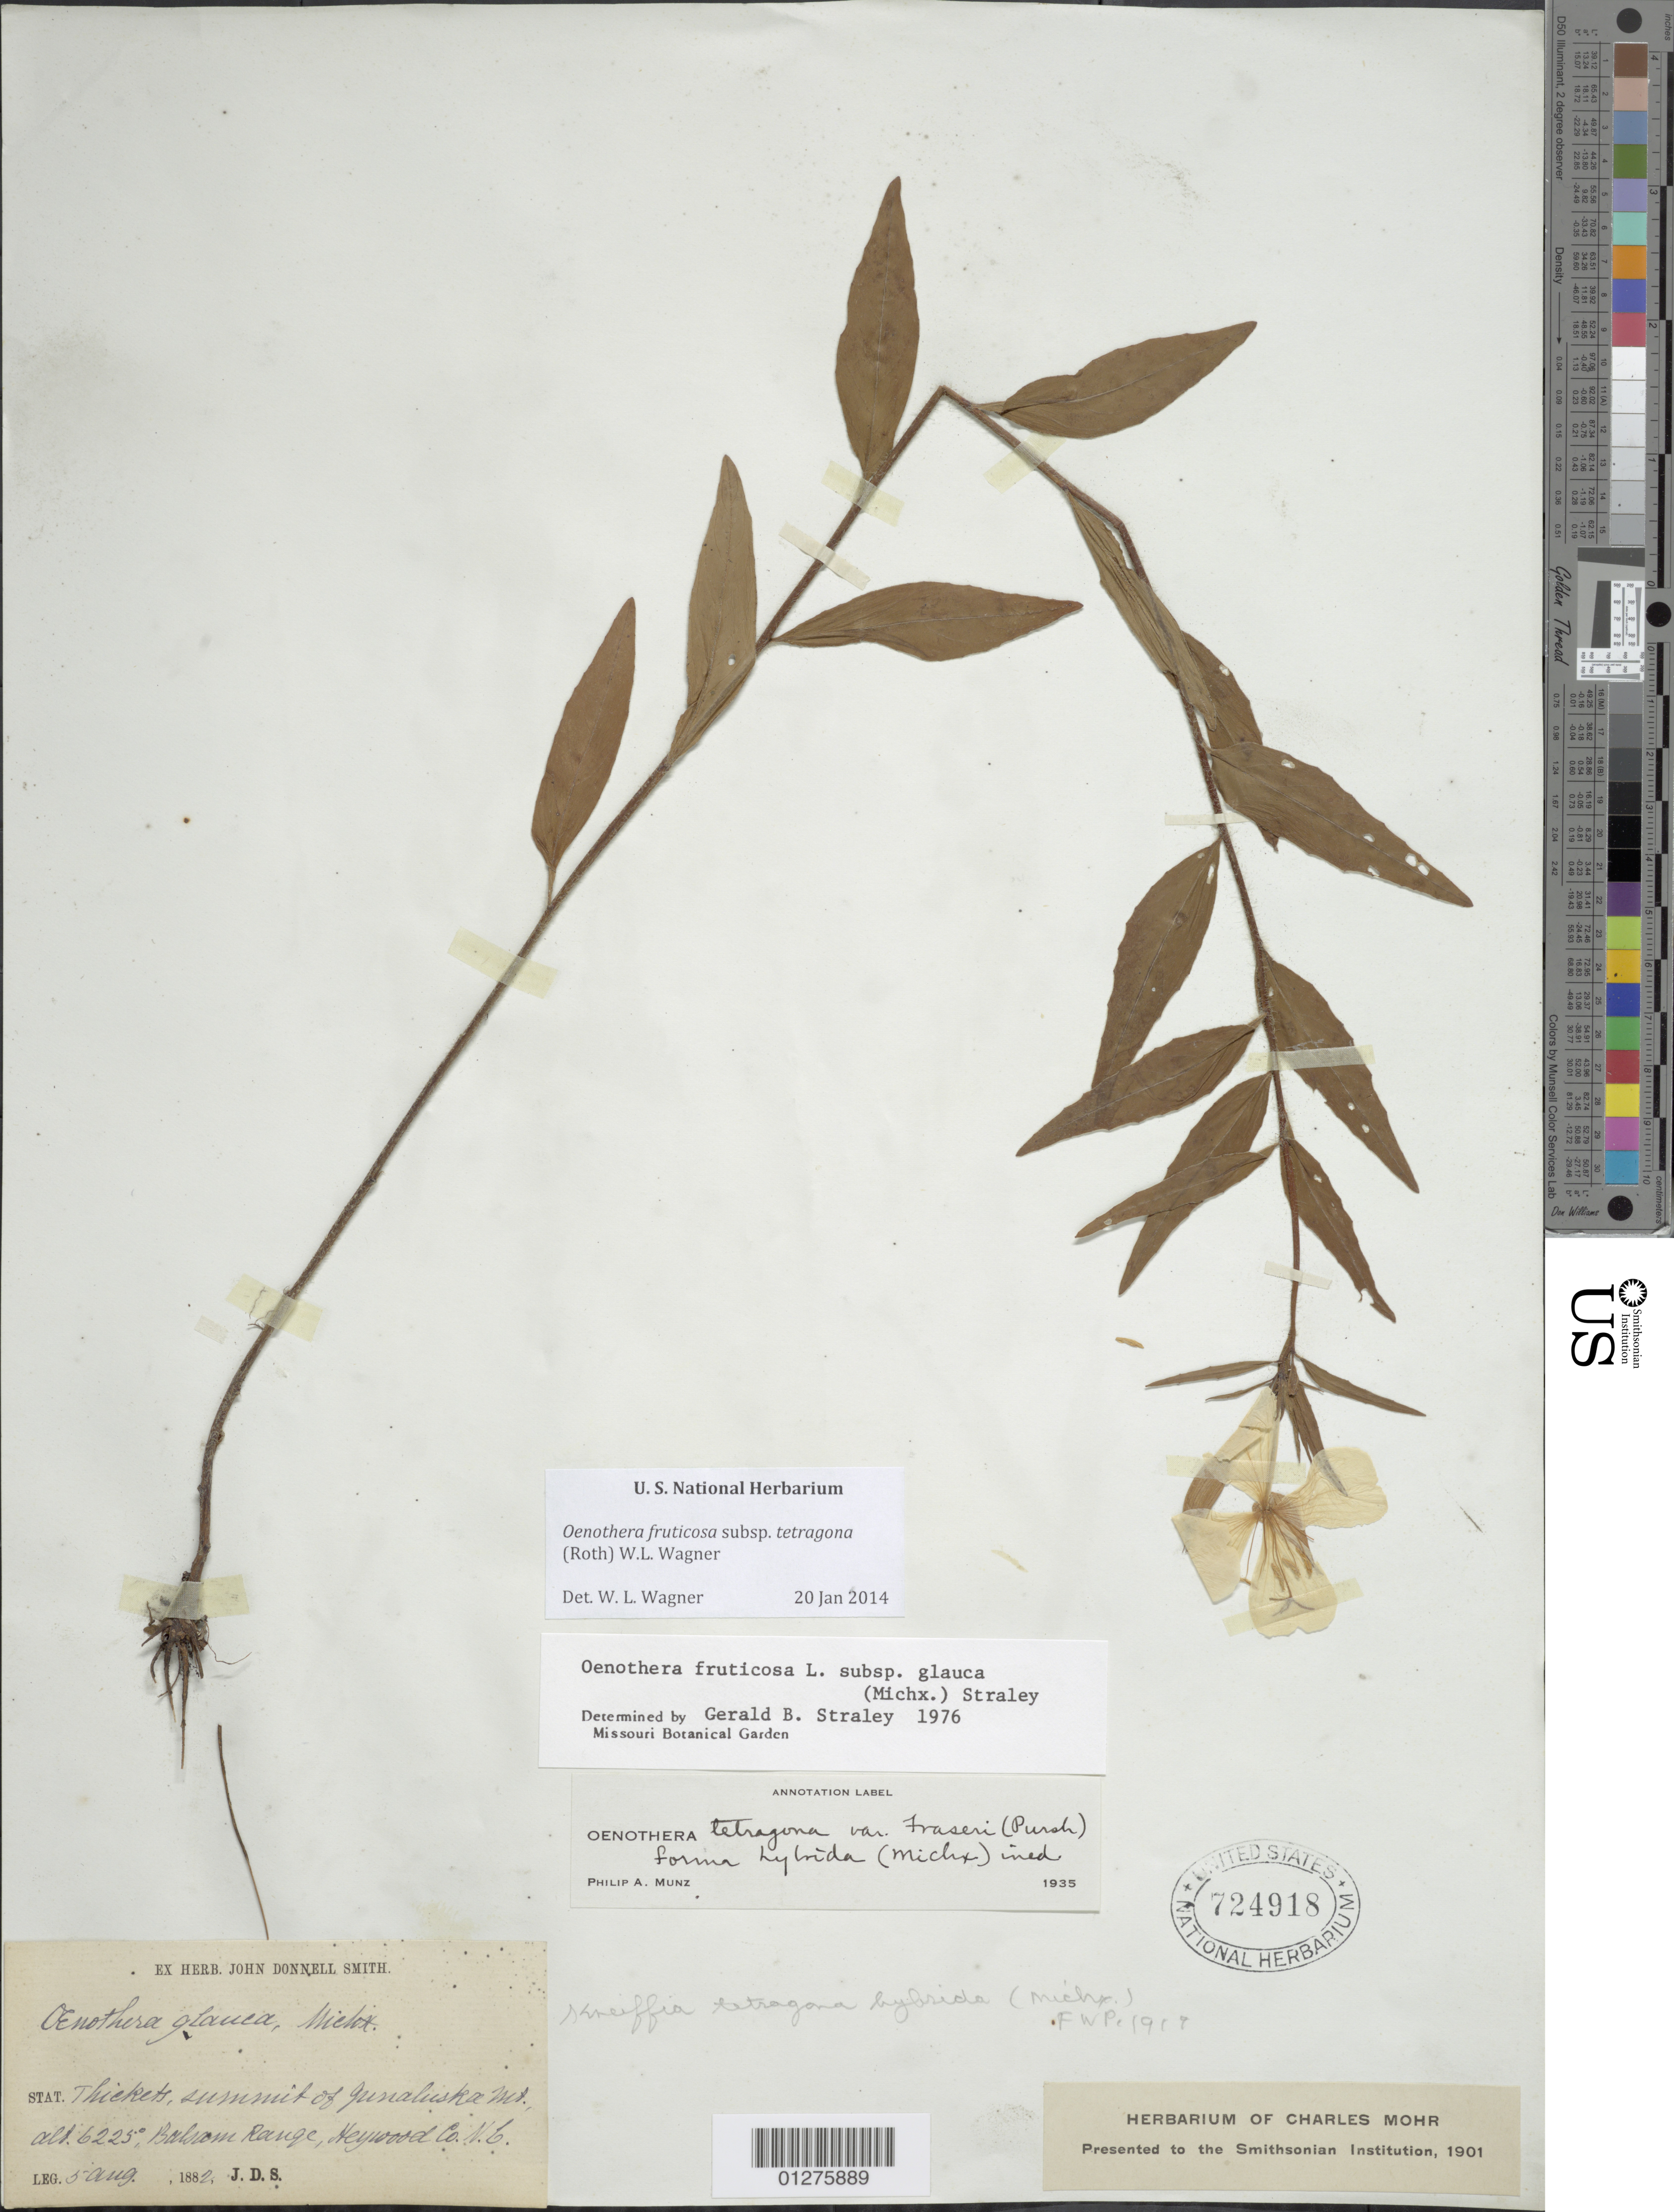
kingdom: Plantae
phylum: Tracheophyta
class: Magnoliopsida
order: Myrtales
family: Onagraceae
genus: Oenothera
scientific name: Oenothera fruticosa subsp. tetragona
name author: (Roth) W.L. Wagner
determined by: Wagner, W. L., (BOT), Smithsonian Institution - National Museum of Natural History (UNITED STATES)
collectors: J. Donnell Smith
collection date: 1882-08-05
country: United States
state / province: North Carolina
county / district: Haywood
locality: Summit of Innaluska Mt.,Balsam Range.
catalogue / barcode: US 724918